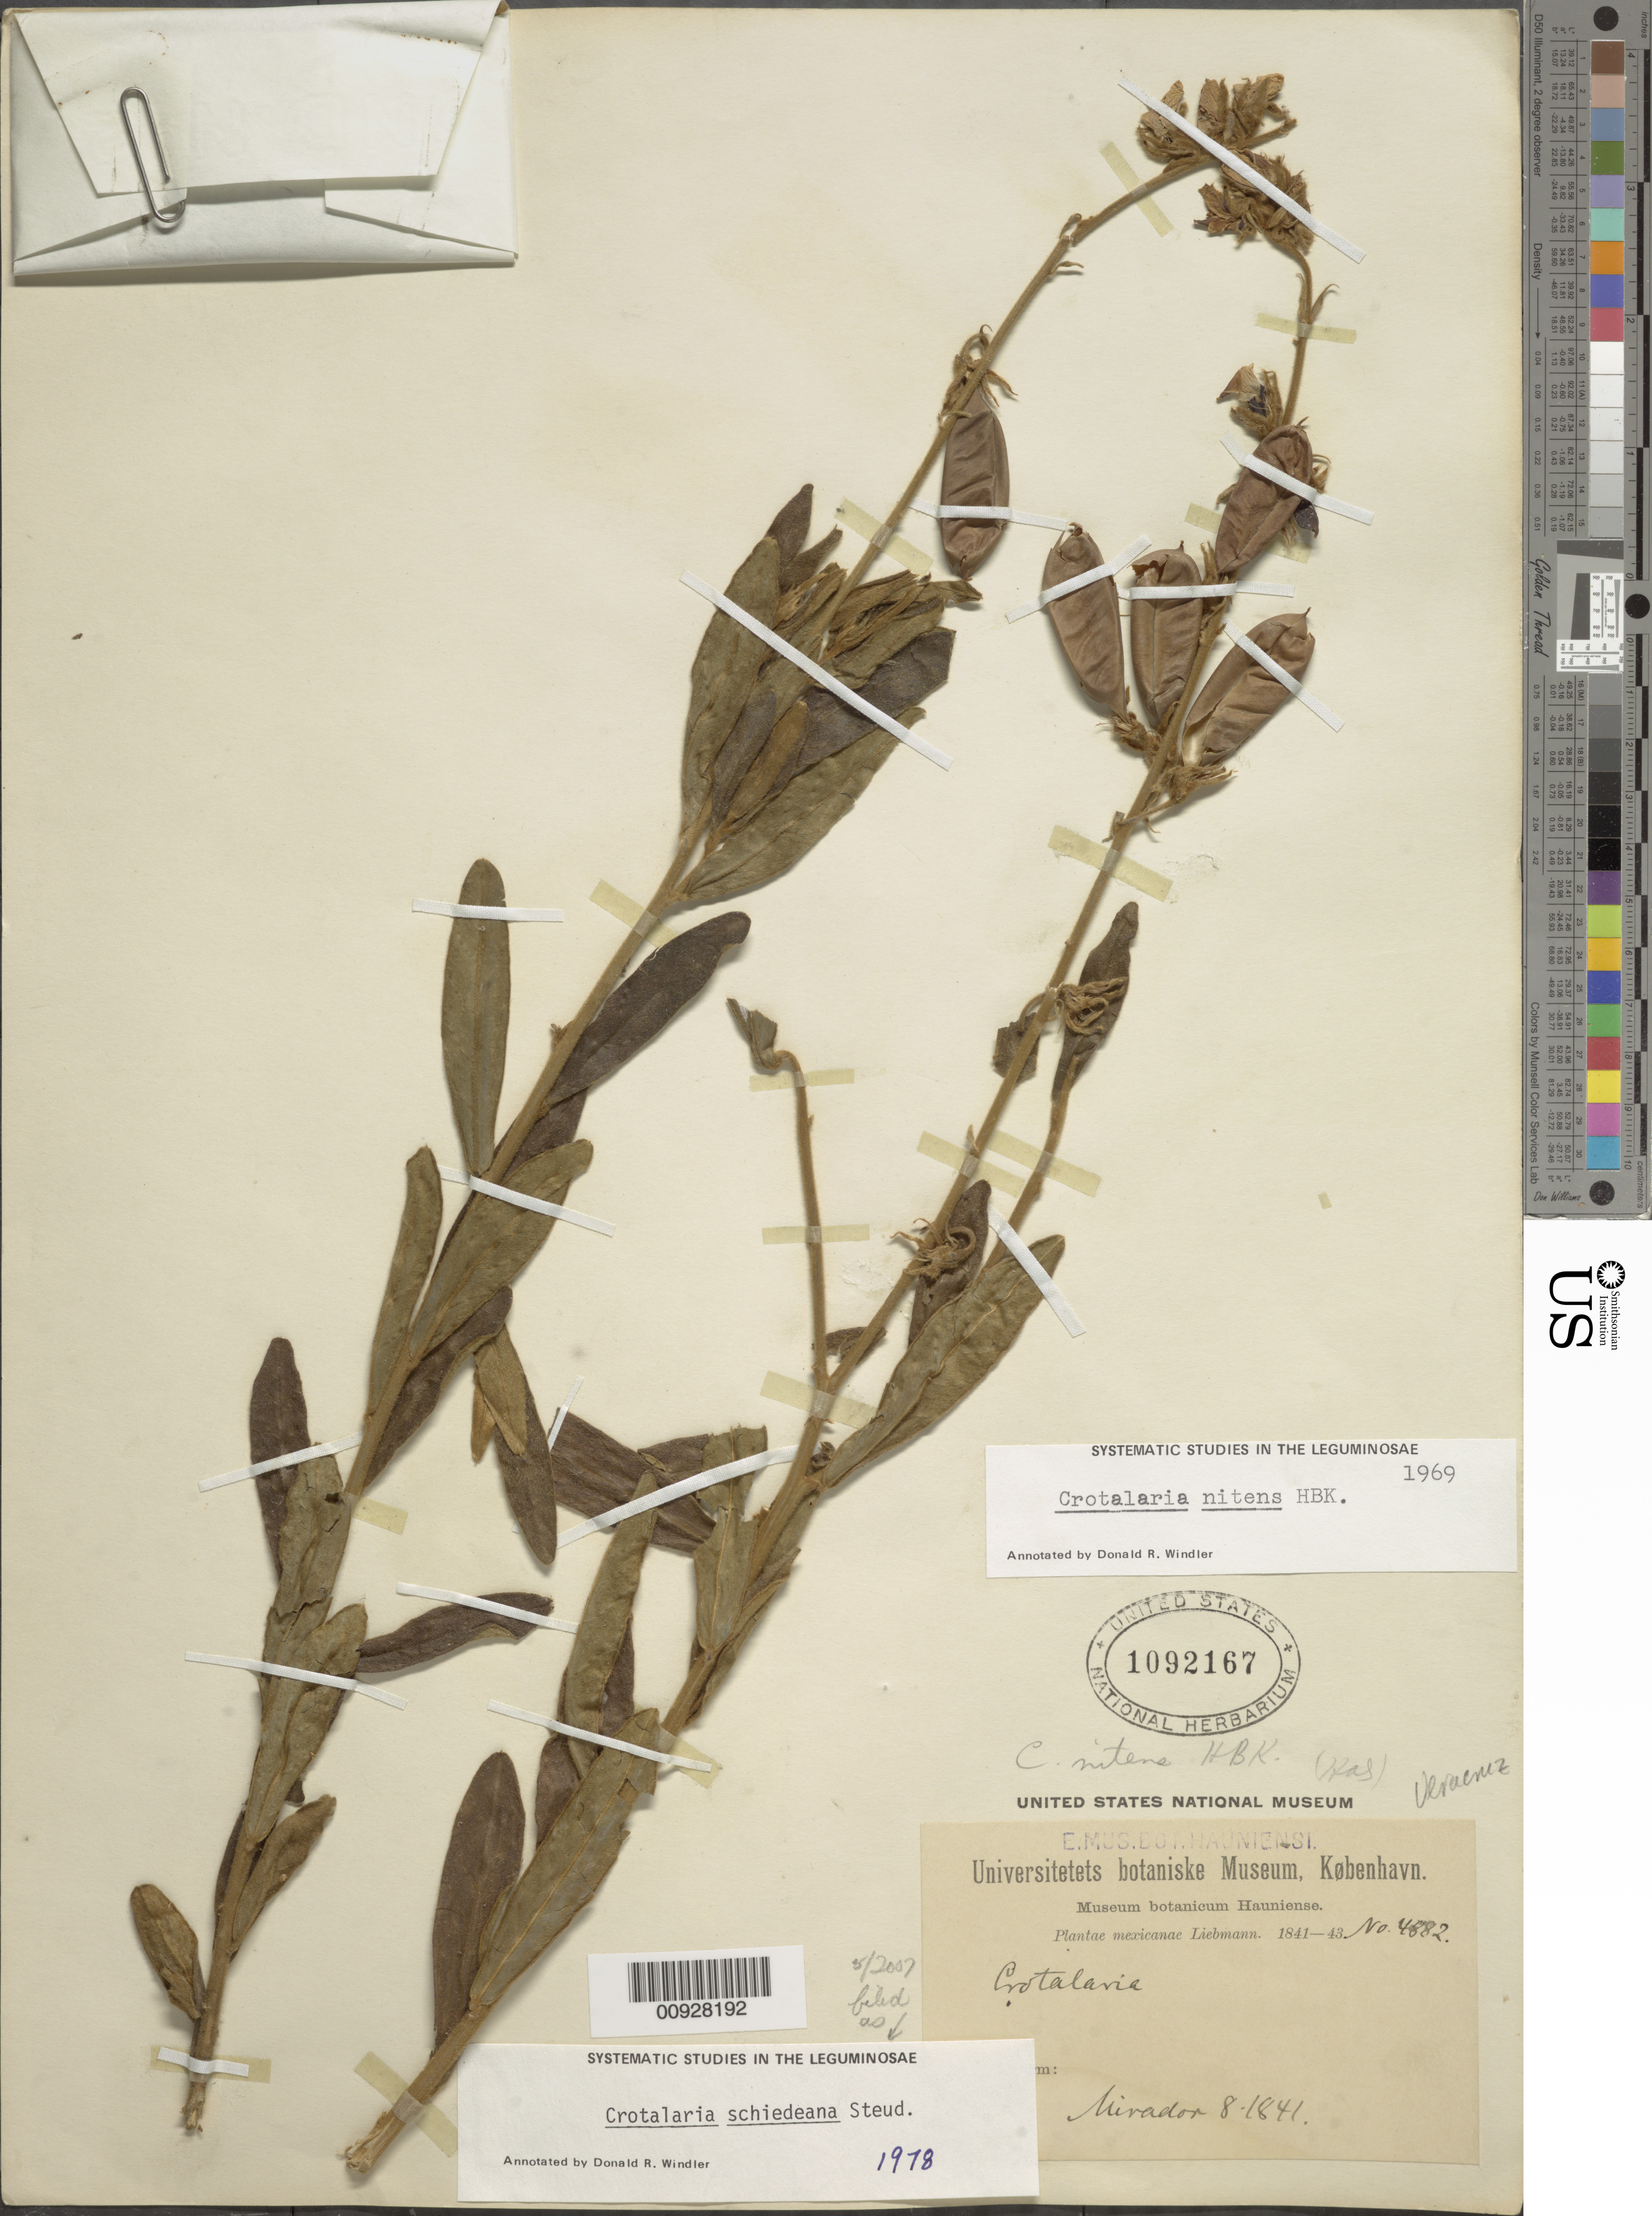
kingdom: Plantae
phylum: Tracheophyta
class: Magnoliopsida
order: Fabales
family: Fabaceae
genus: Crotalaria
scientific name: Crotalaria schiedeana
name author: Steud.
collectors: F. M. Liebmann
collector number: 4882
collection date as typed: Aug 1841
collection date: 1841-08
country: Mexico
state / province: Veracruz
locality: Mirador.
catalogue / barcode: US 1092167